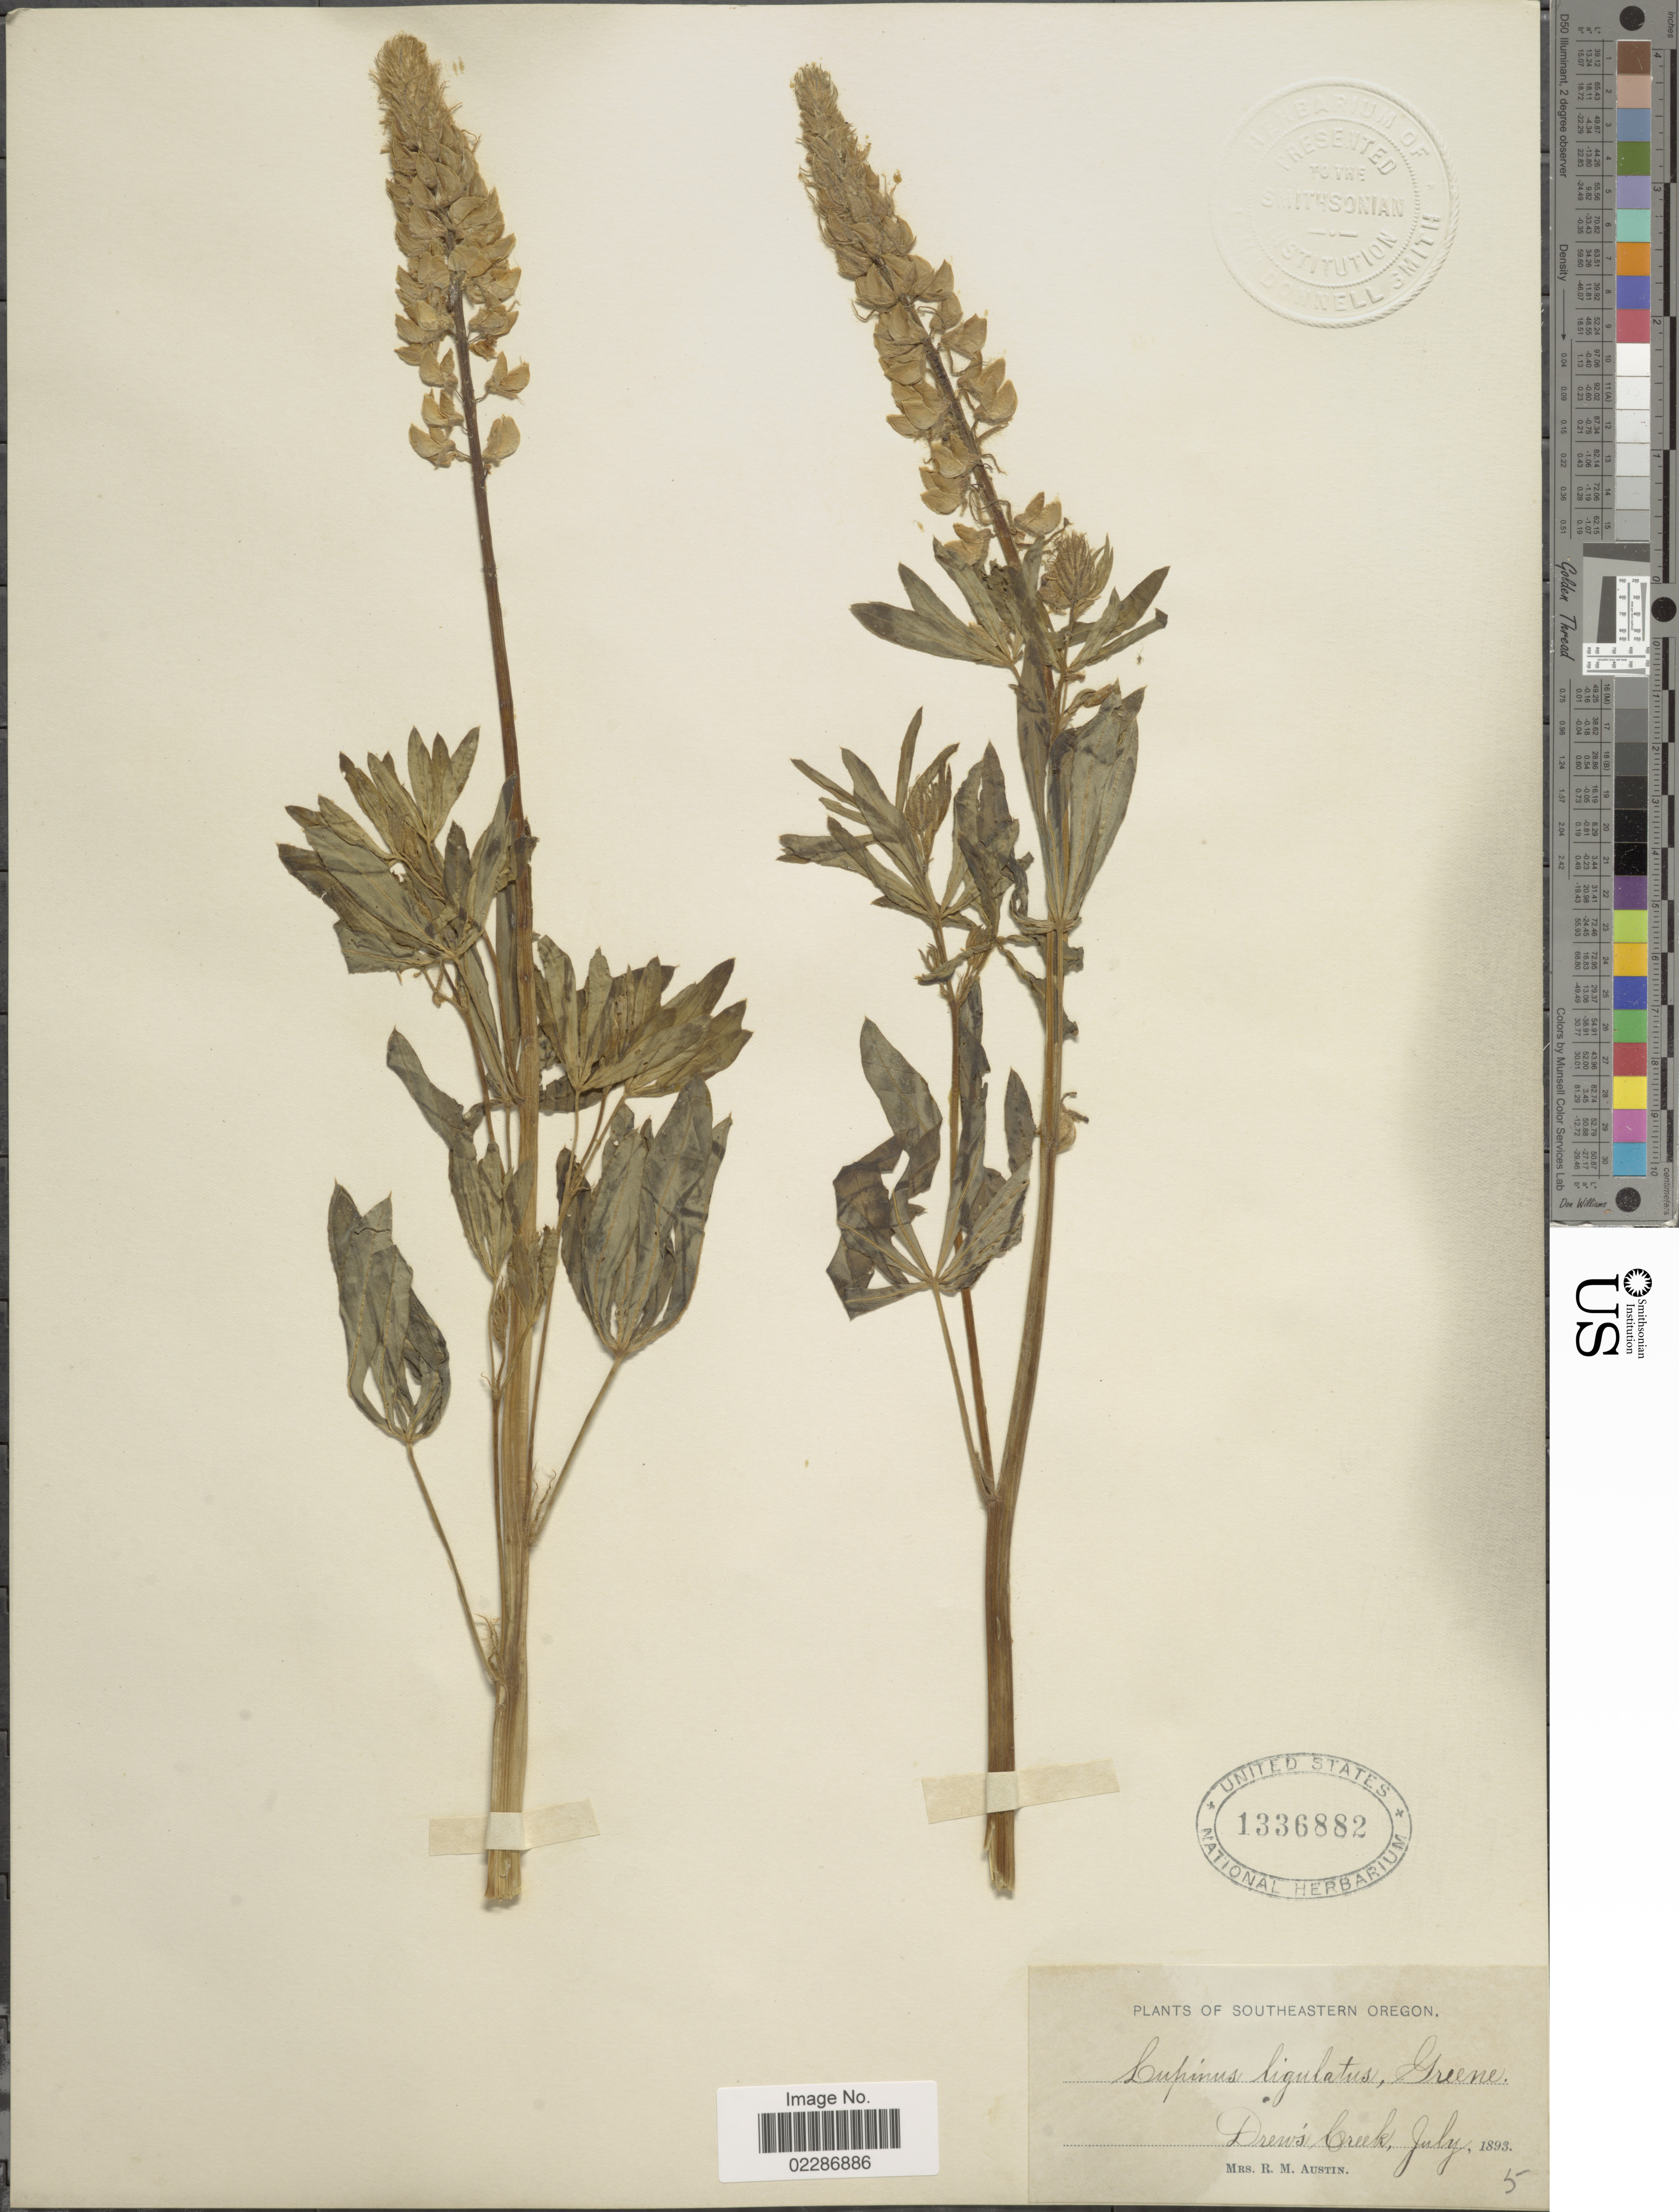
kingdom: Plantae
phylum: Tracheophyta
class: Magnoliopsida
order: Fabales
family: Fabaceae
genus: Lupinus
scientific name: Lupinus latifolius subsp. latifolius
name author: Lindl. ex J. Agardh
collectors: R. Austin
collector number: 6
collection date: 1893-07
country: United States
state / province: Oregon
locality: Southeastern Oregon, Drews Creek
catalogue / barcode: US 1336882